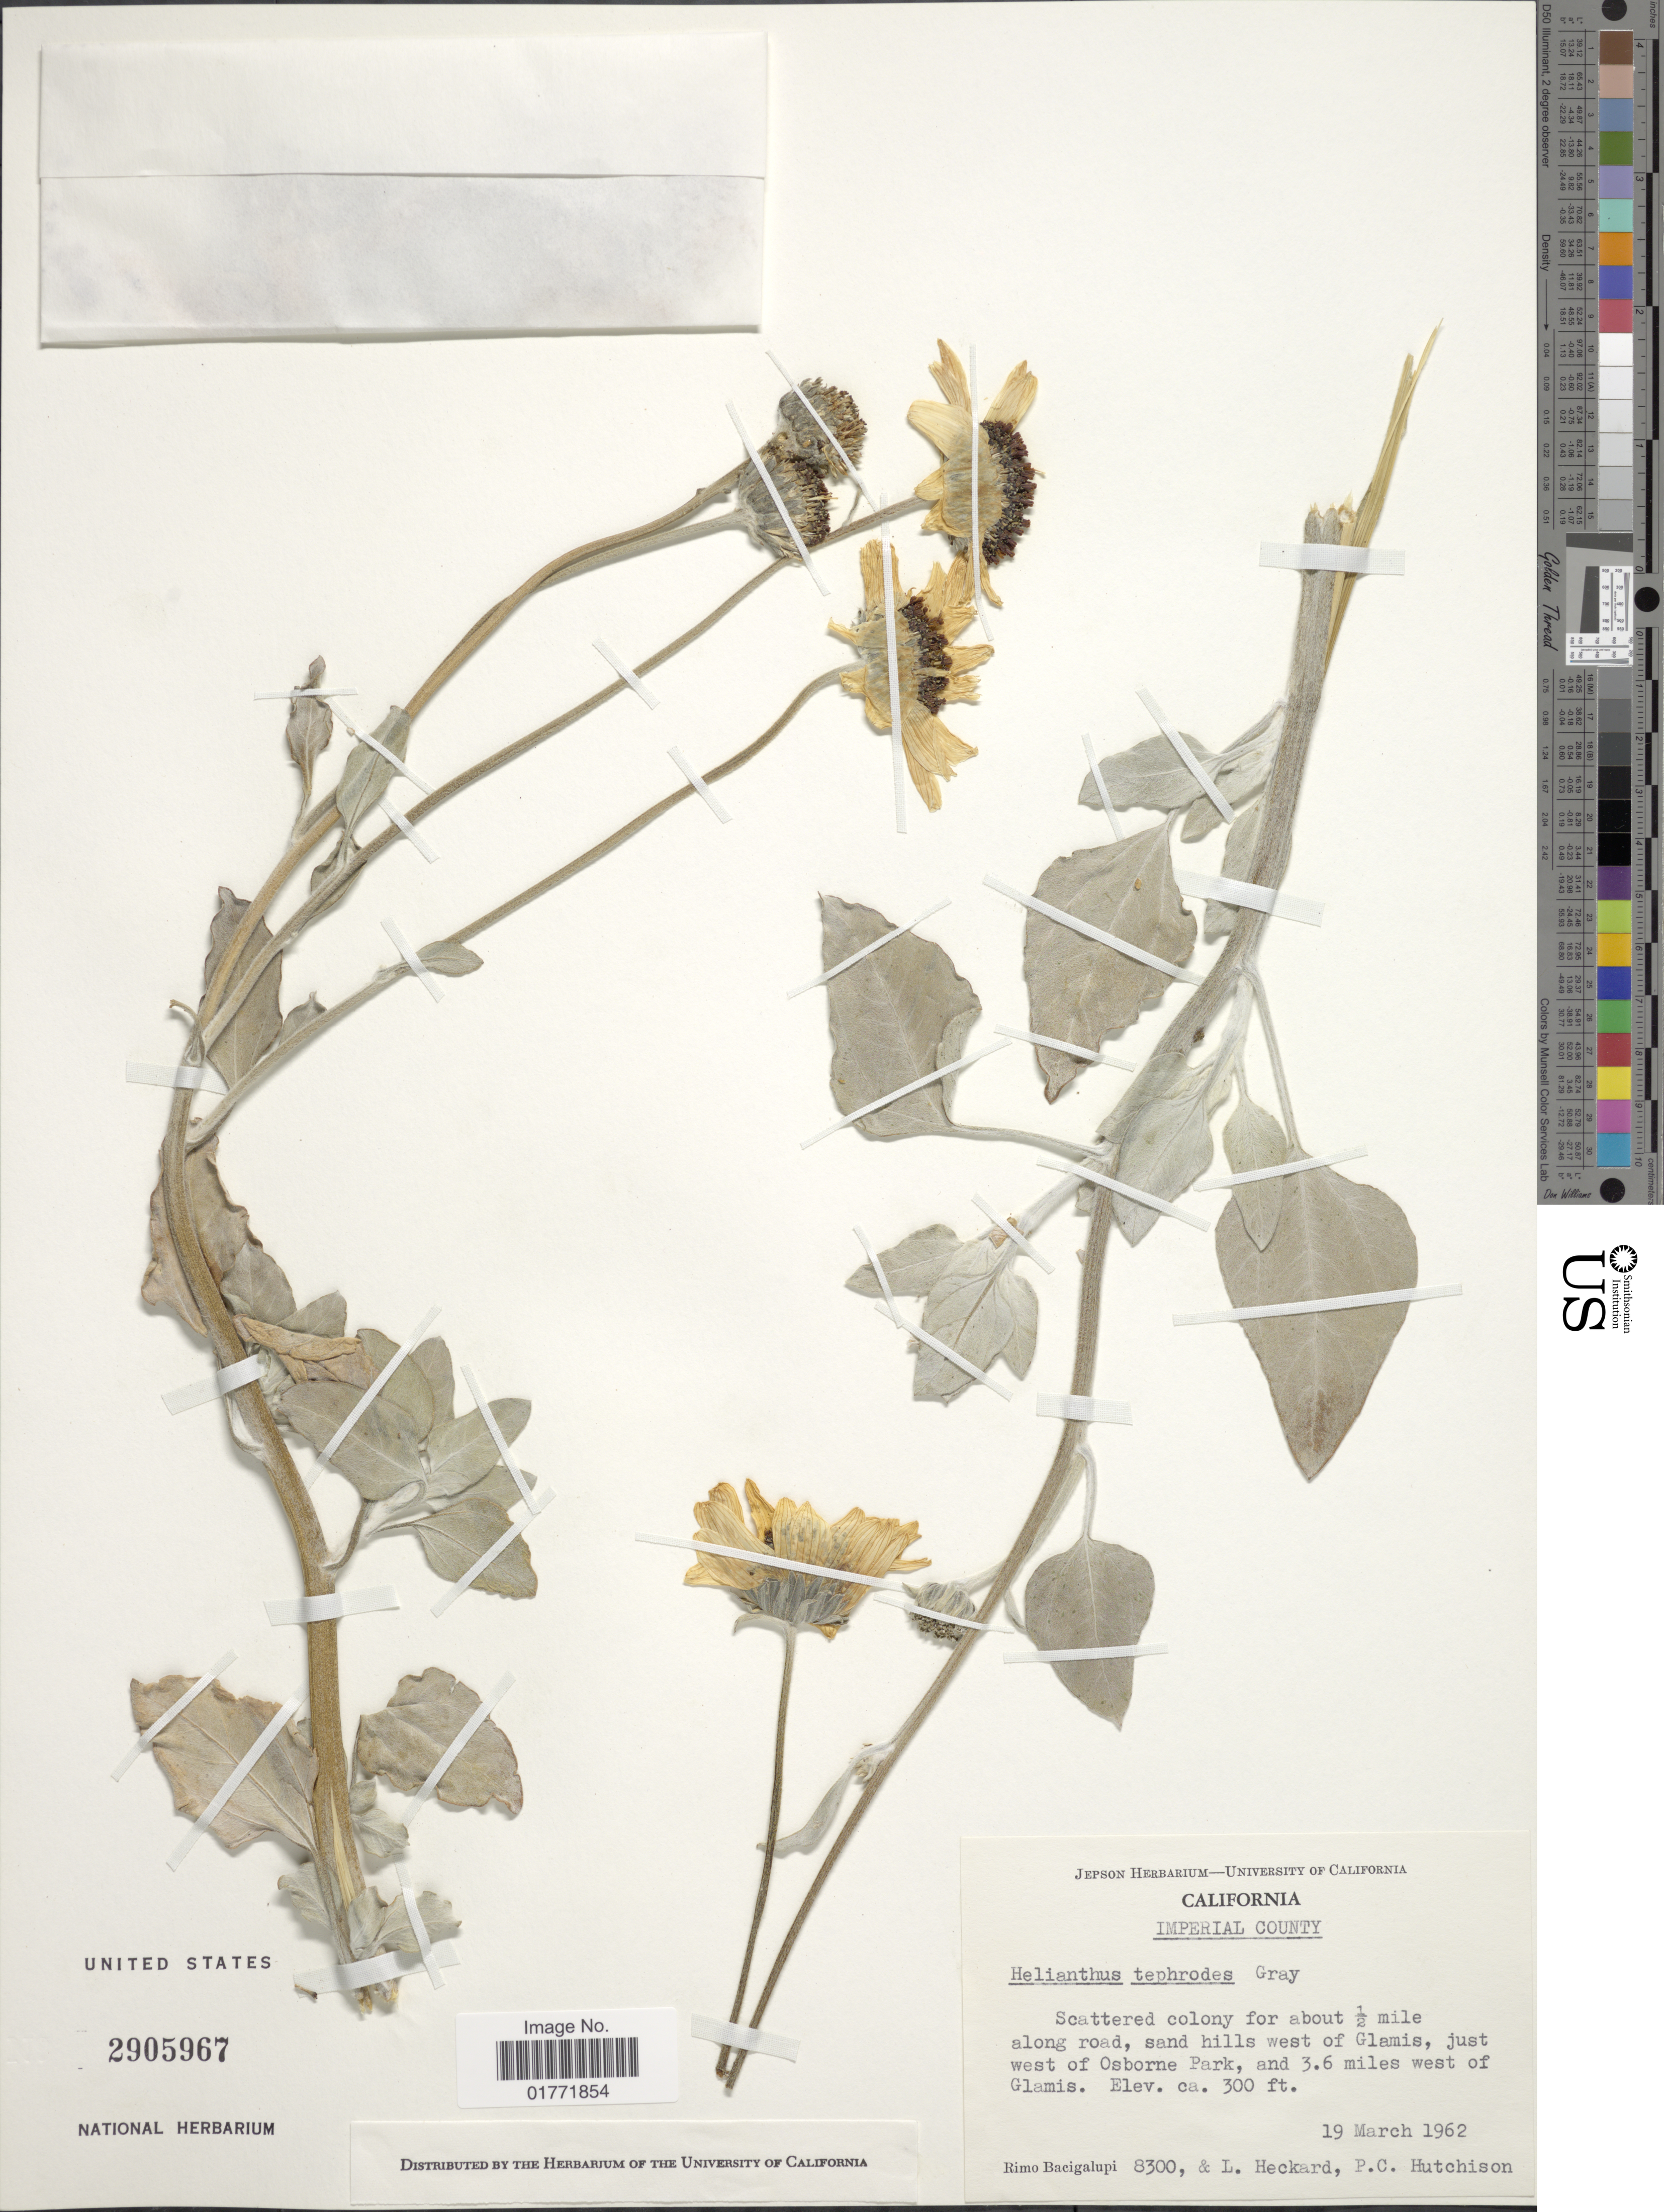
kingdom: Plantae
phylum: Tracheophyta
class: Magnoliopsida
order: Asterales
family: Asteraceae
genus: Helianthus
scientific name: Helianthus tephrodes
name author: A. Gray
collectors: R. Bacigalupi, L. R. Heckard & P. C. Hutchison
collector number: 8300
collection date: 1962-03-19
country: United States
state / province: California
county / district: Imperial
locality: California, Imperial County, About ½ mile along road, sand hills west of Glamis, just west of Osborne Park, and 3.6 miles west of Glamis.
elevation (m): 91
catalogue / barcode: US 2905967